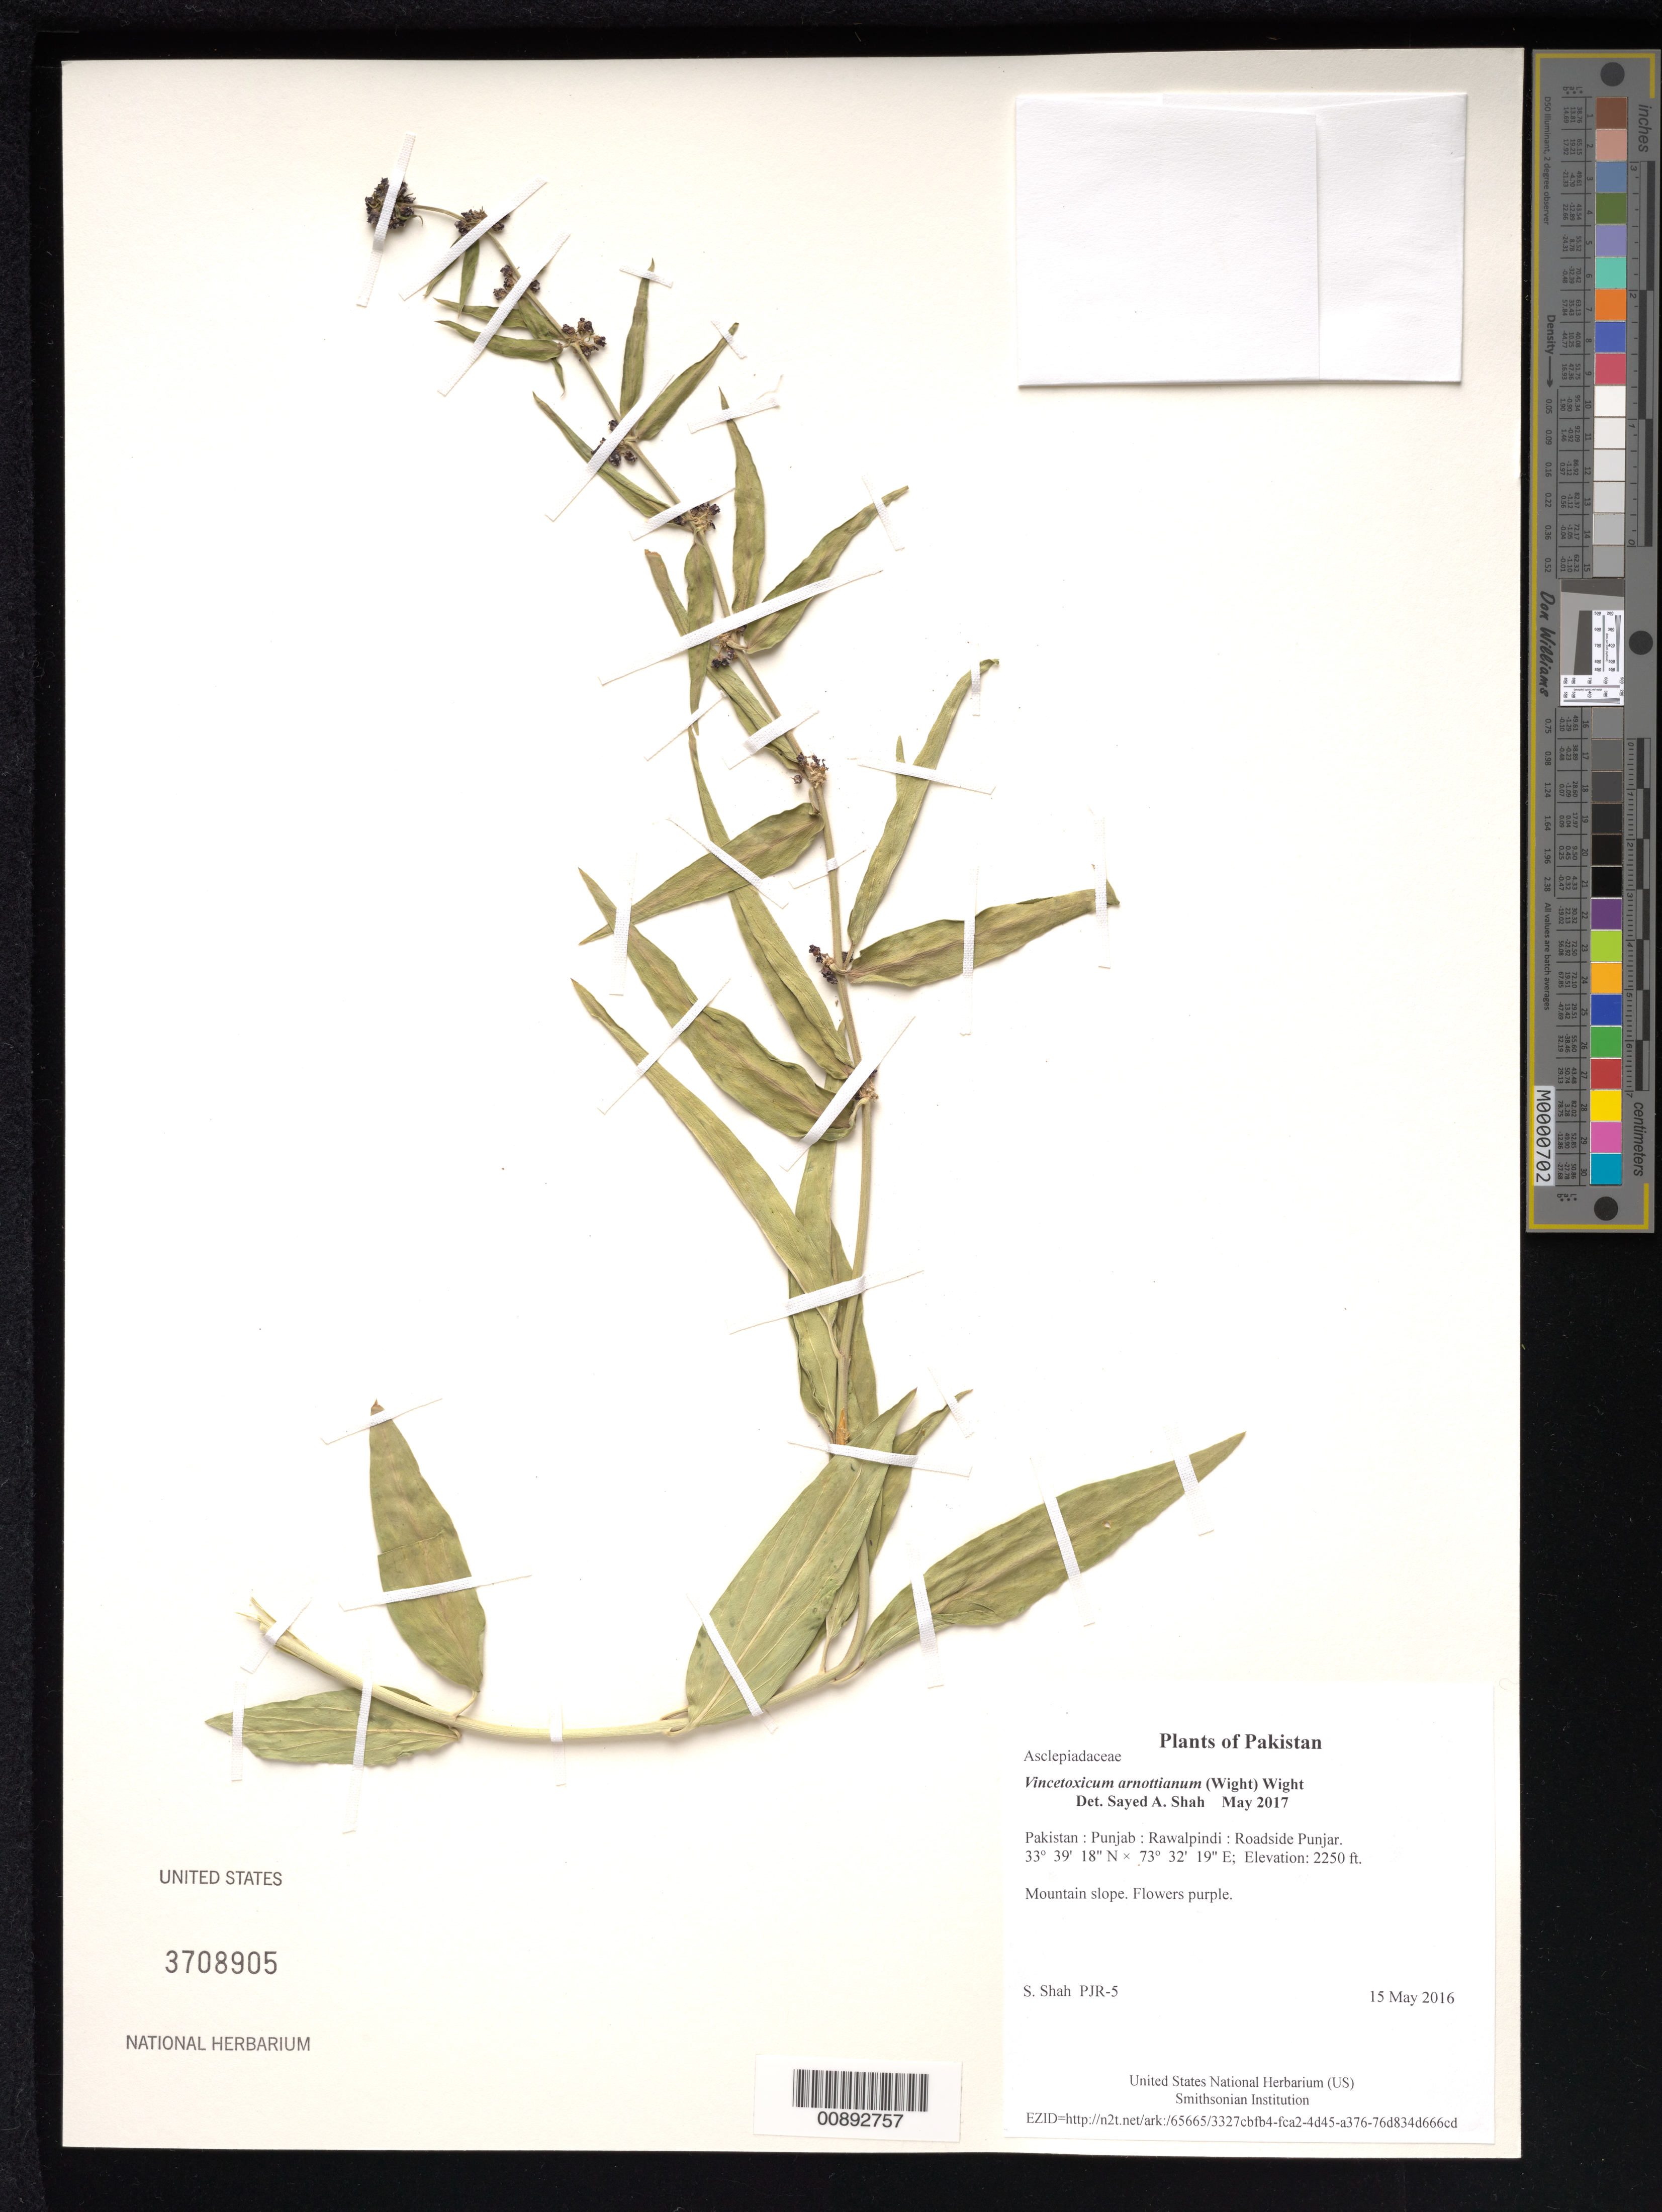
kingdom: Plantae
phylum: Tracheophyta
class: Magnoliopsida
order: Gentianales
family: Apocynaceae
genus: Vincetoxicum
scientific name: Vincetoxicum arnottianum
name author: (Wight) Wight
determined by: Shah, Azizullah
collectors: S. A. Shah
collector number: PJR-5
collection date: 2016-05-15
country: Pakistan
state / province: Punjab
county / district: Rawalpindi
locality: Roadside Punjar.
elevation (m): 686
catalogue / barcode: US 3708905